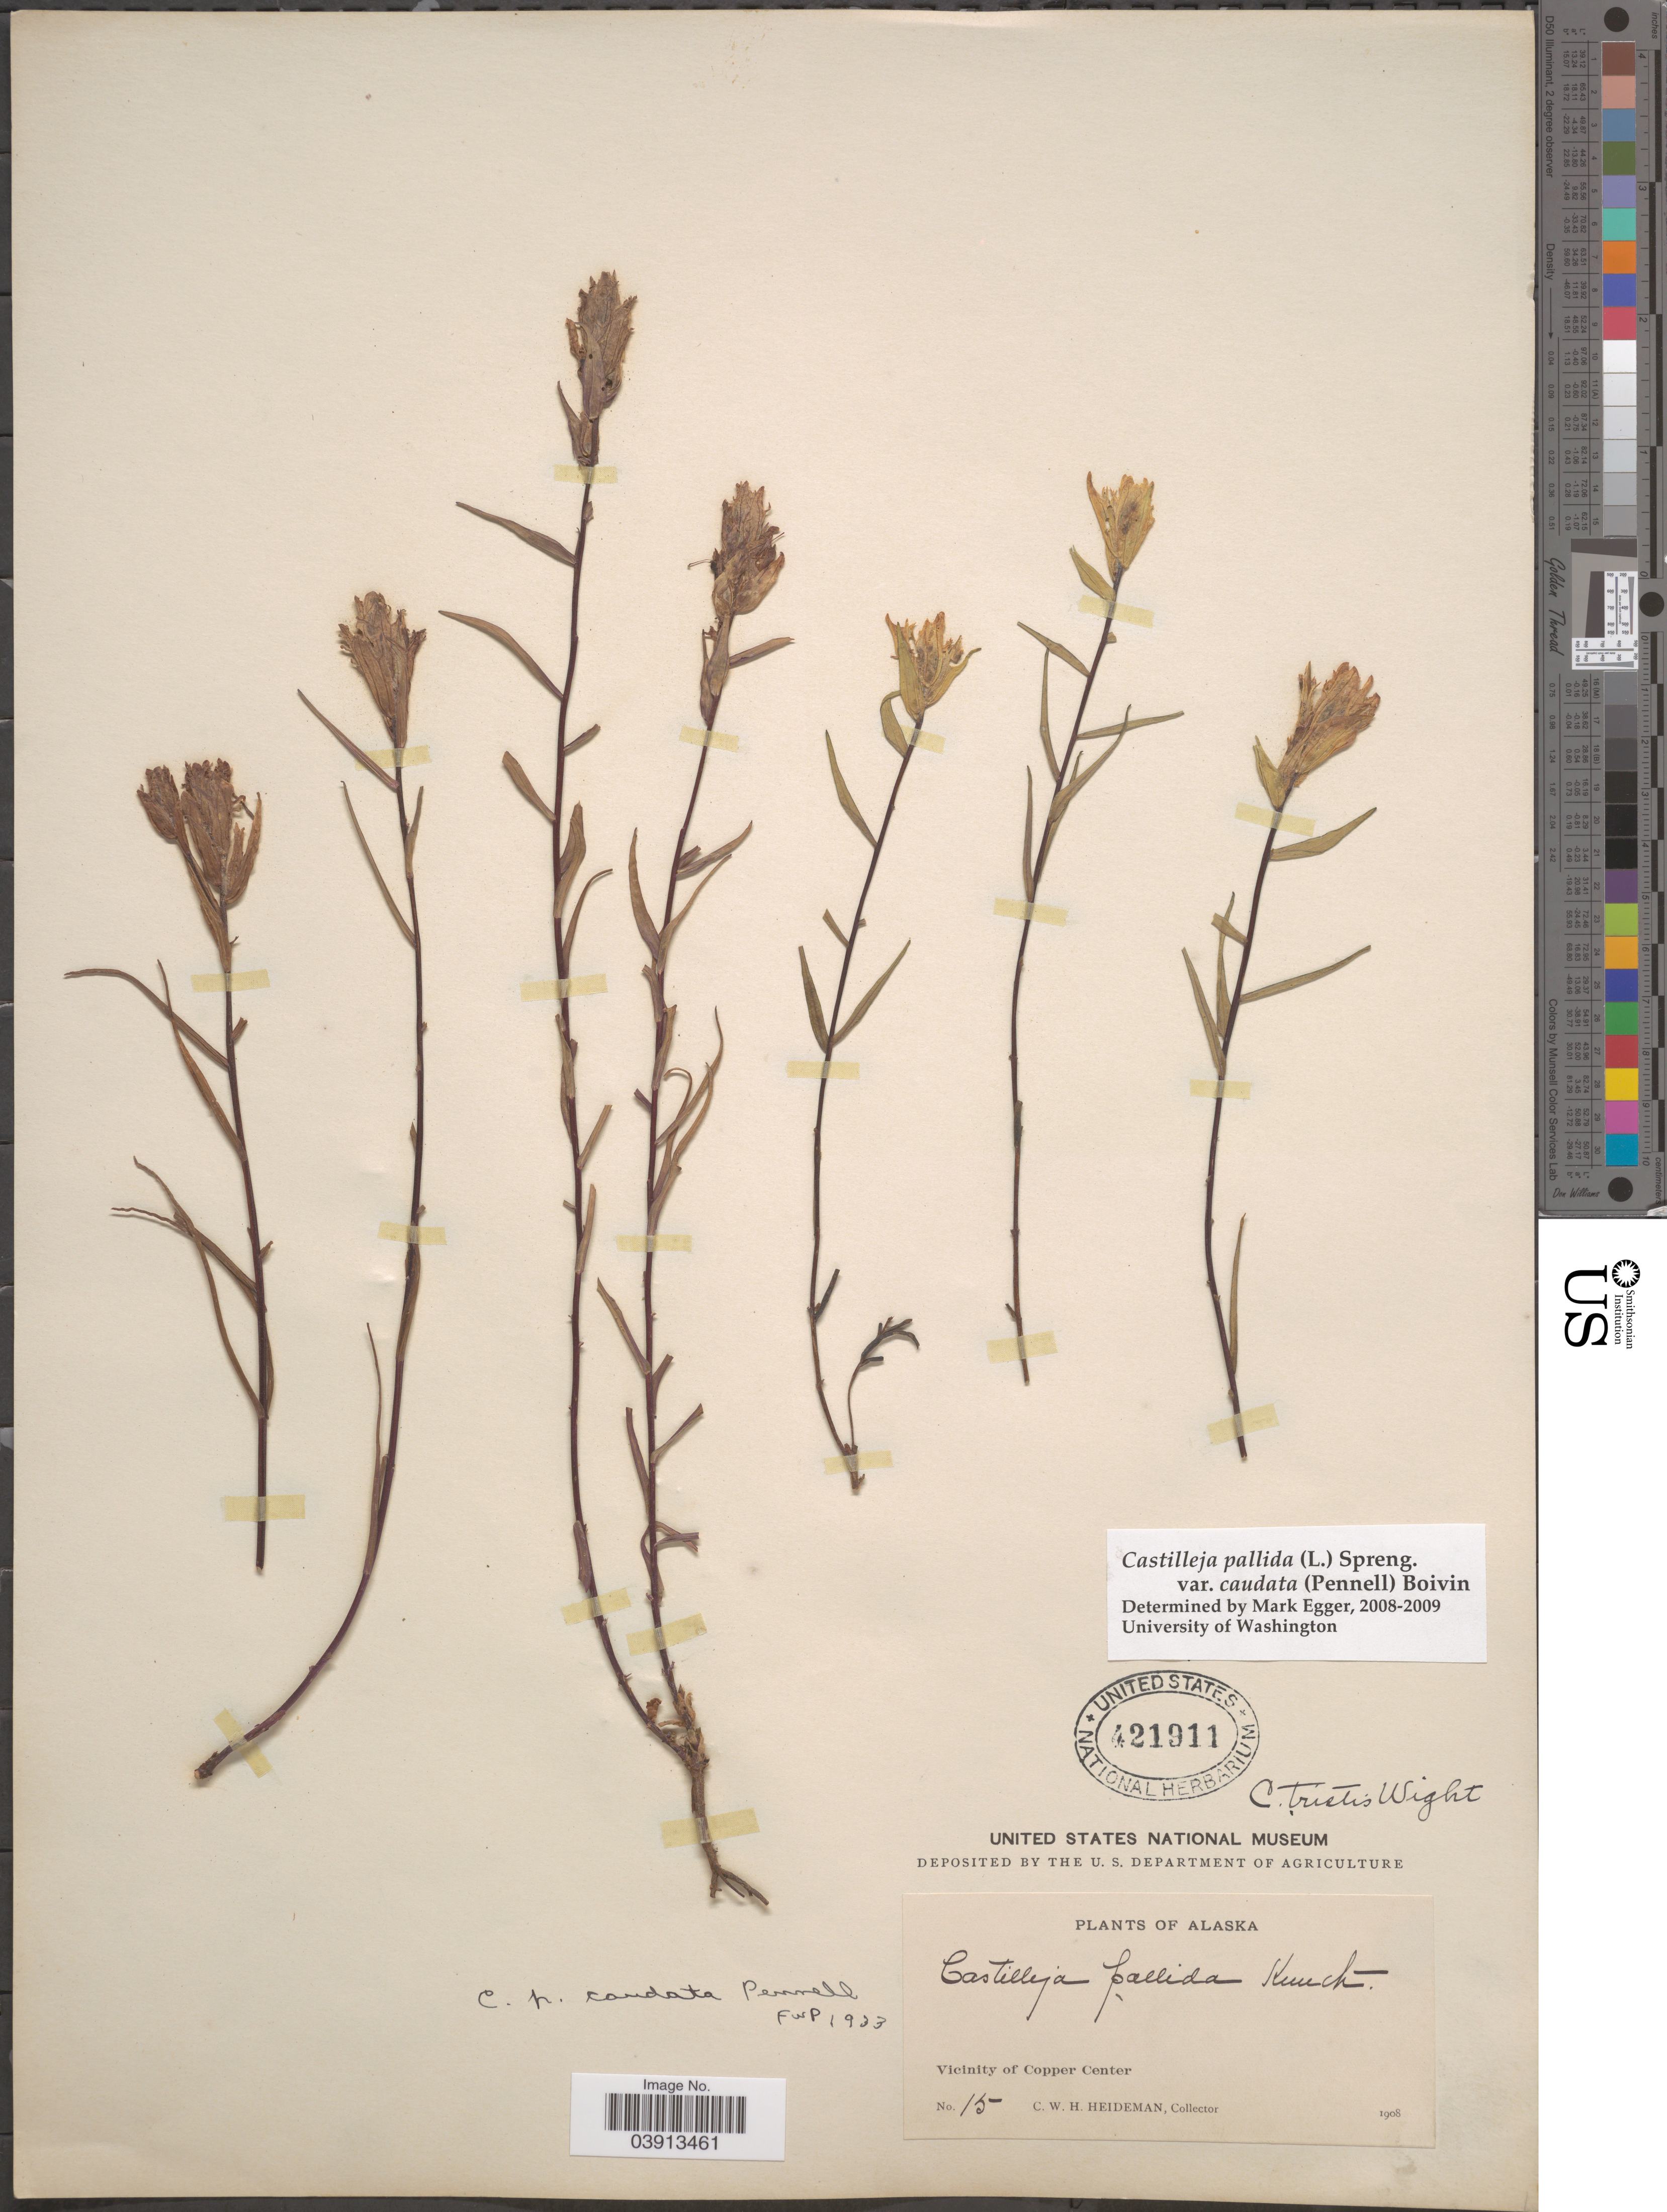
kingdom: Plantae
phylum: Tracheophyta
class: Magnoliopsida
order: Lamiales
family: Orobanchaceae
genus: Castilleja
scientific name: Castilleja pallida var. caudata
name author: (Pennell) B. Boivin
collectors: C. Heideman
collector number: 15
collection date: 1908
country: United States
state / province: Alaska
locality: Vicinity of Copper Center.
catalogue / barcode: US 421911